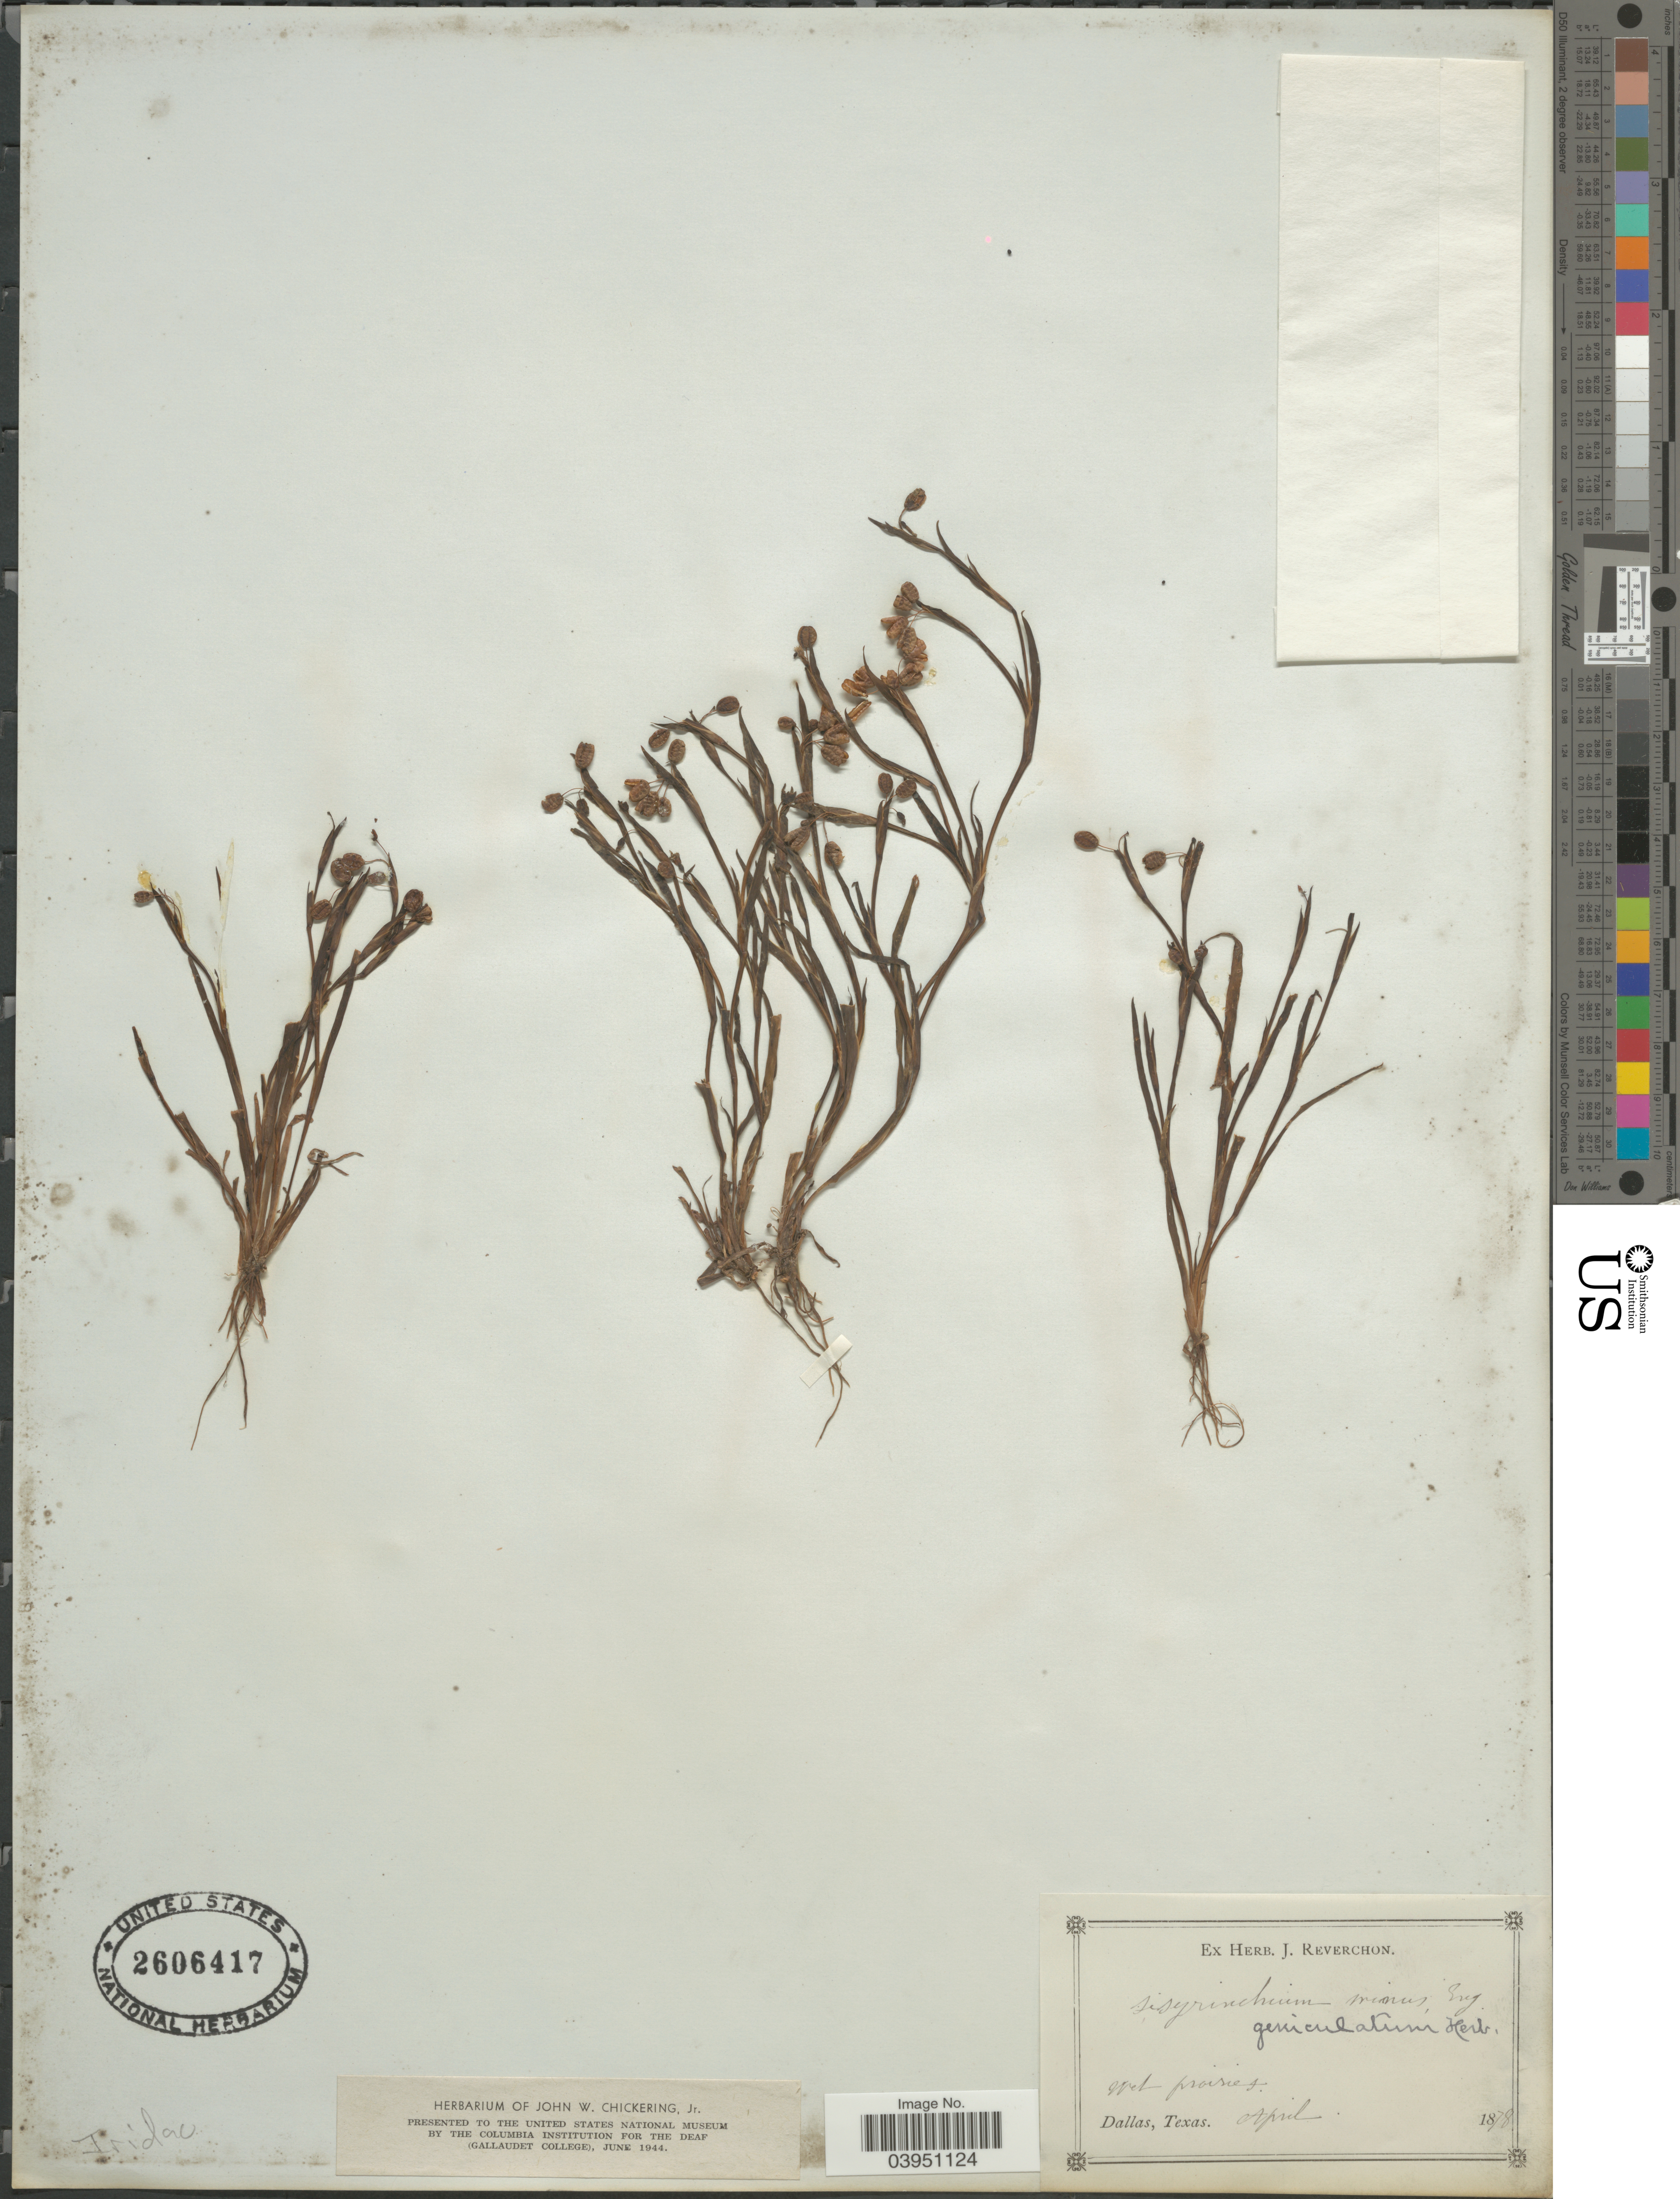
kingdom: Plantae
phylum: Tracheophyta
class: Liliopsida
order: Asparagales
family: Iridaceae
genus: Sisyrinchium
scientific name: Sisyrinchium geniculatum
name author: Herbert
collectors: ex herb. J. Reverchon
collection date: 1878-04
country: United States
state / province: Texas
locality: Wet prairies. Dallas.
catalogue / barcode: US 2606417